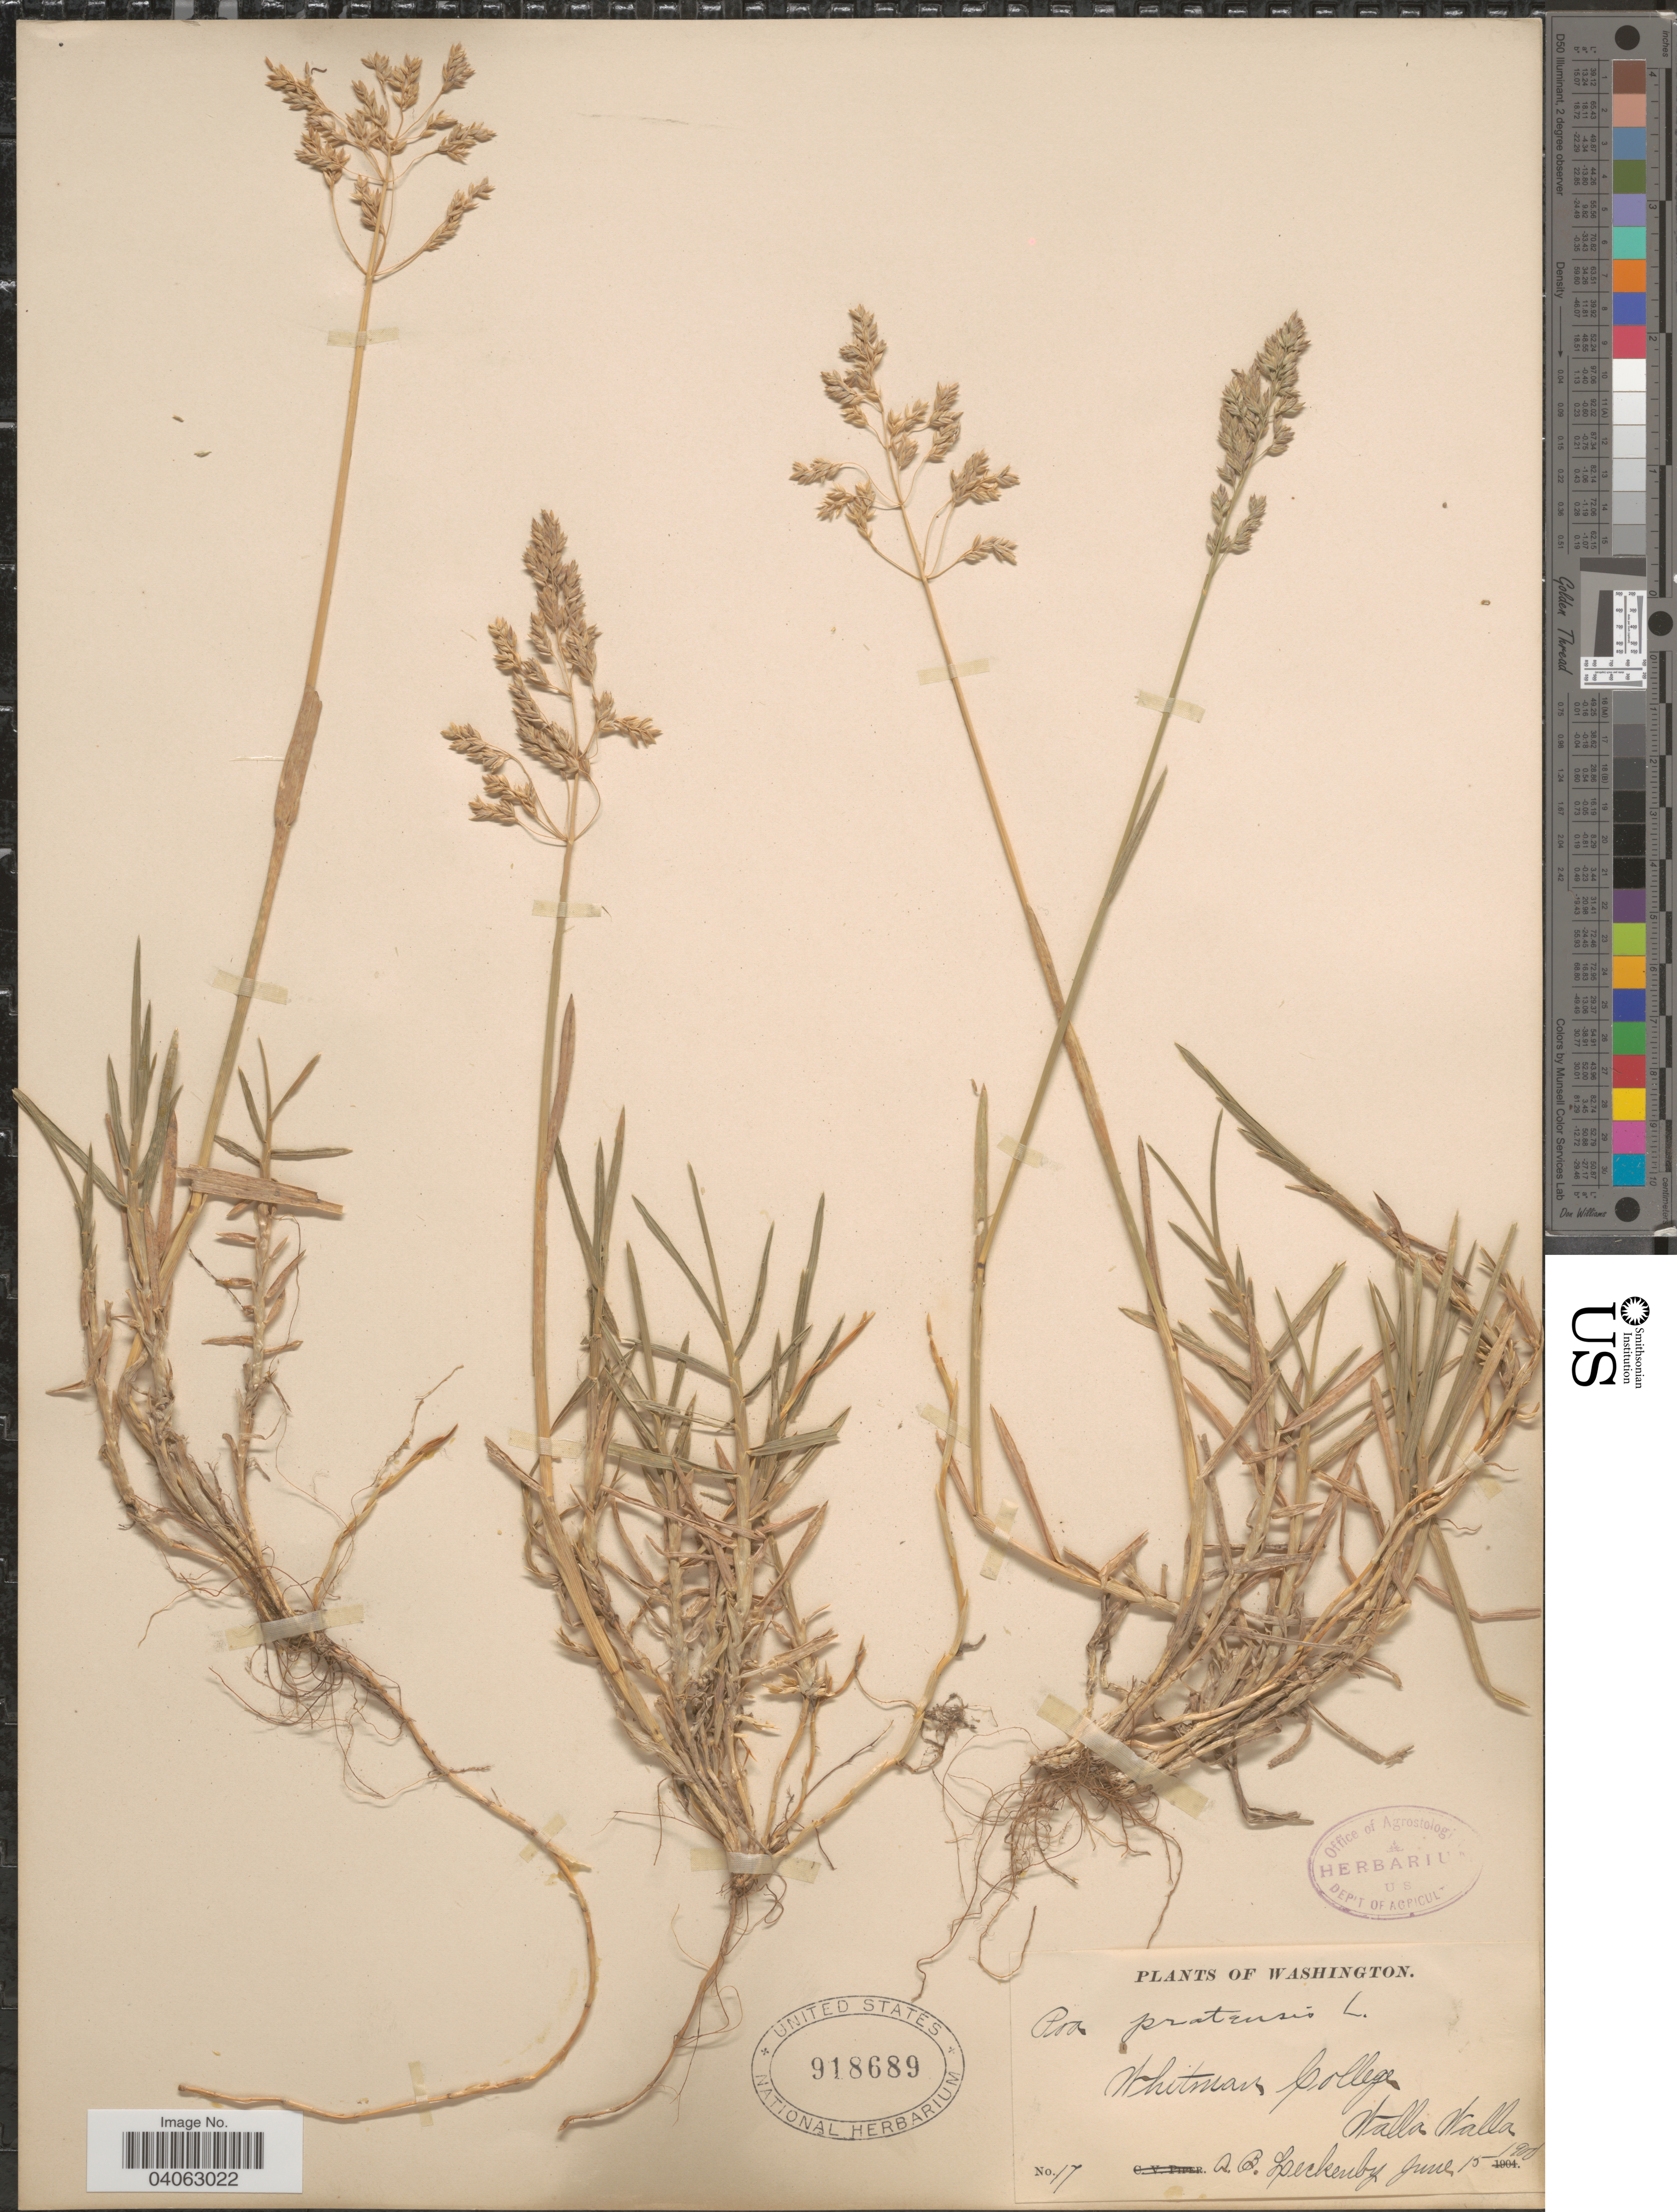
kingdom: Plantae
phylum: Tracheophyta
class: Liliopsida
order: Poales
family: Poaceae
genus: Poa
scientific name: Poa pratensis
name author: L.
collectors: A. Leckenby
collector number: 17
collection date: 1900-06-15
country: United States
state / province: Washington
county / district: Walla Walla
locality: Whitman College.Walla Walla.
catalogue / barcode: US 918689